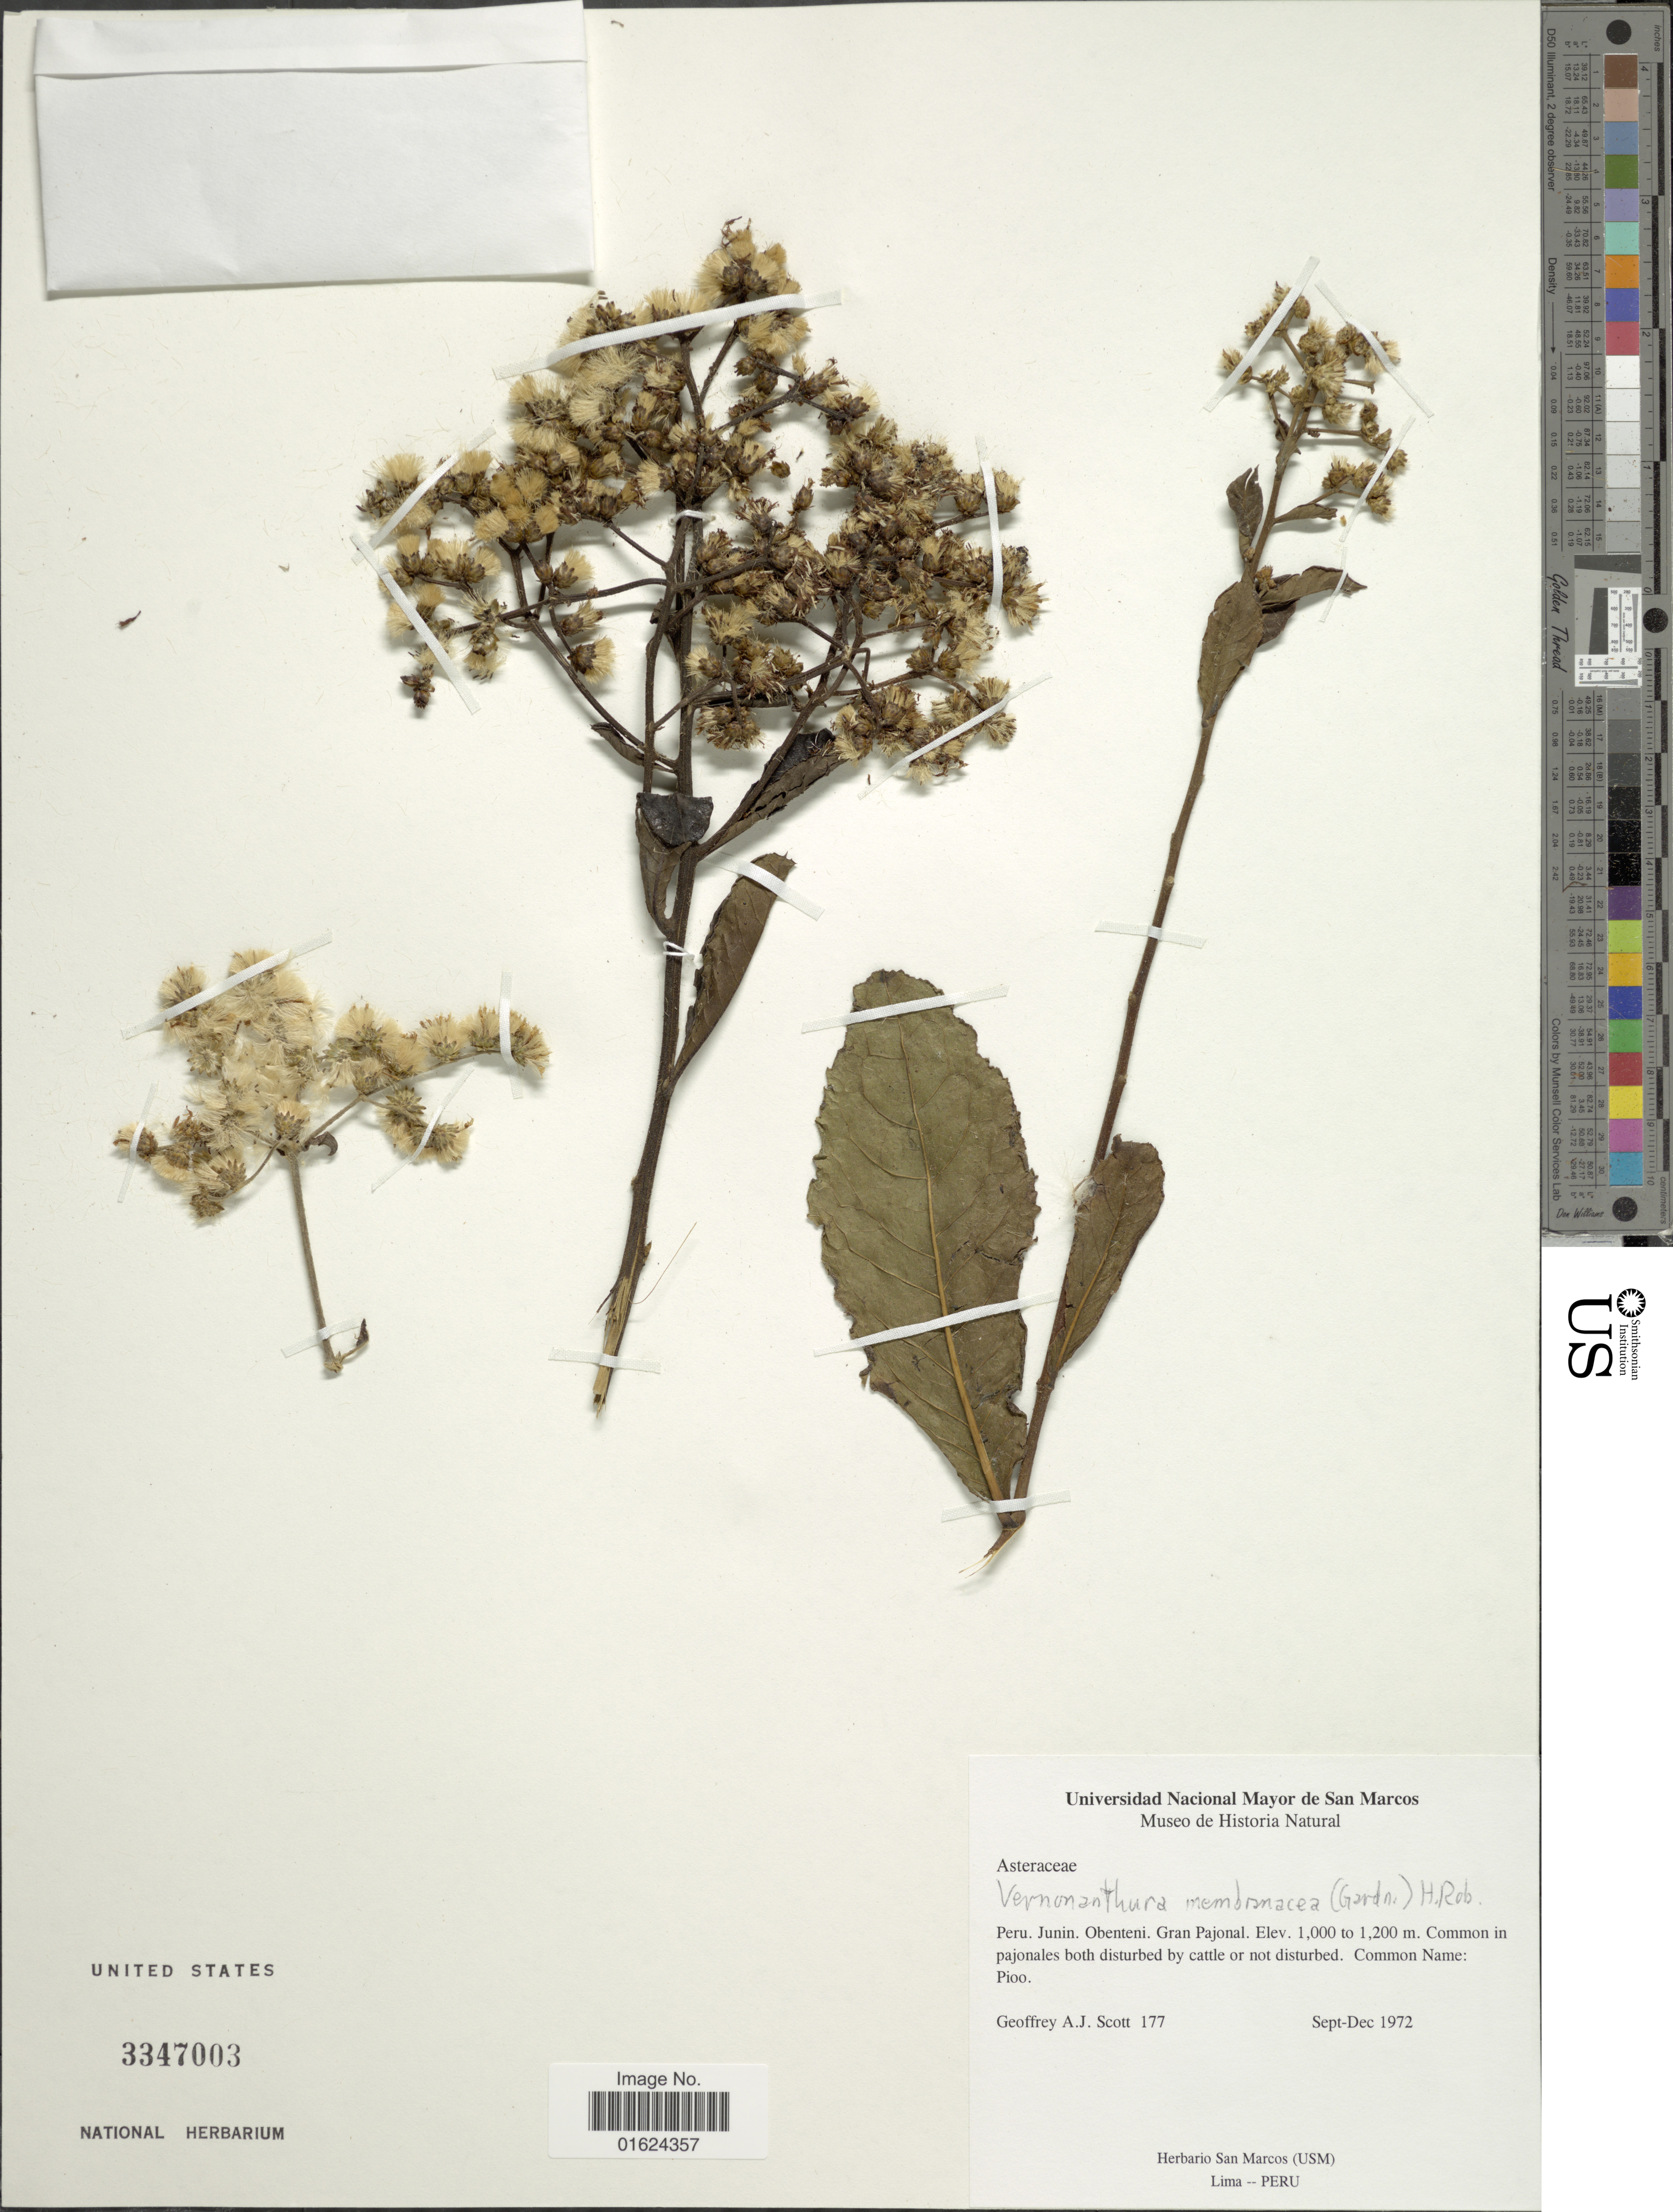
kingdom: Plantae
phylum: Tracheophyta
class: Magnoliopsida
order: Asterales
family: Asteraceae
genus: Vernonanthura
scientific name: Vernonanthura membranacea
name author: (Gardner) H. Rob.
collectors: G. Scott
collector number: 177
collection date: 1972-09/1972-12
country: Peru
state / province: Junín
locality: Peru, Junin, Obenteni. Gran Pajonal.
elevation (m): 1000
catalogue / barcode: US 3347003